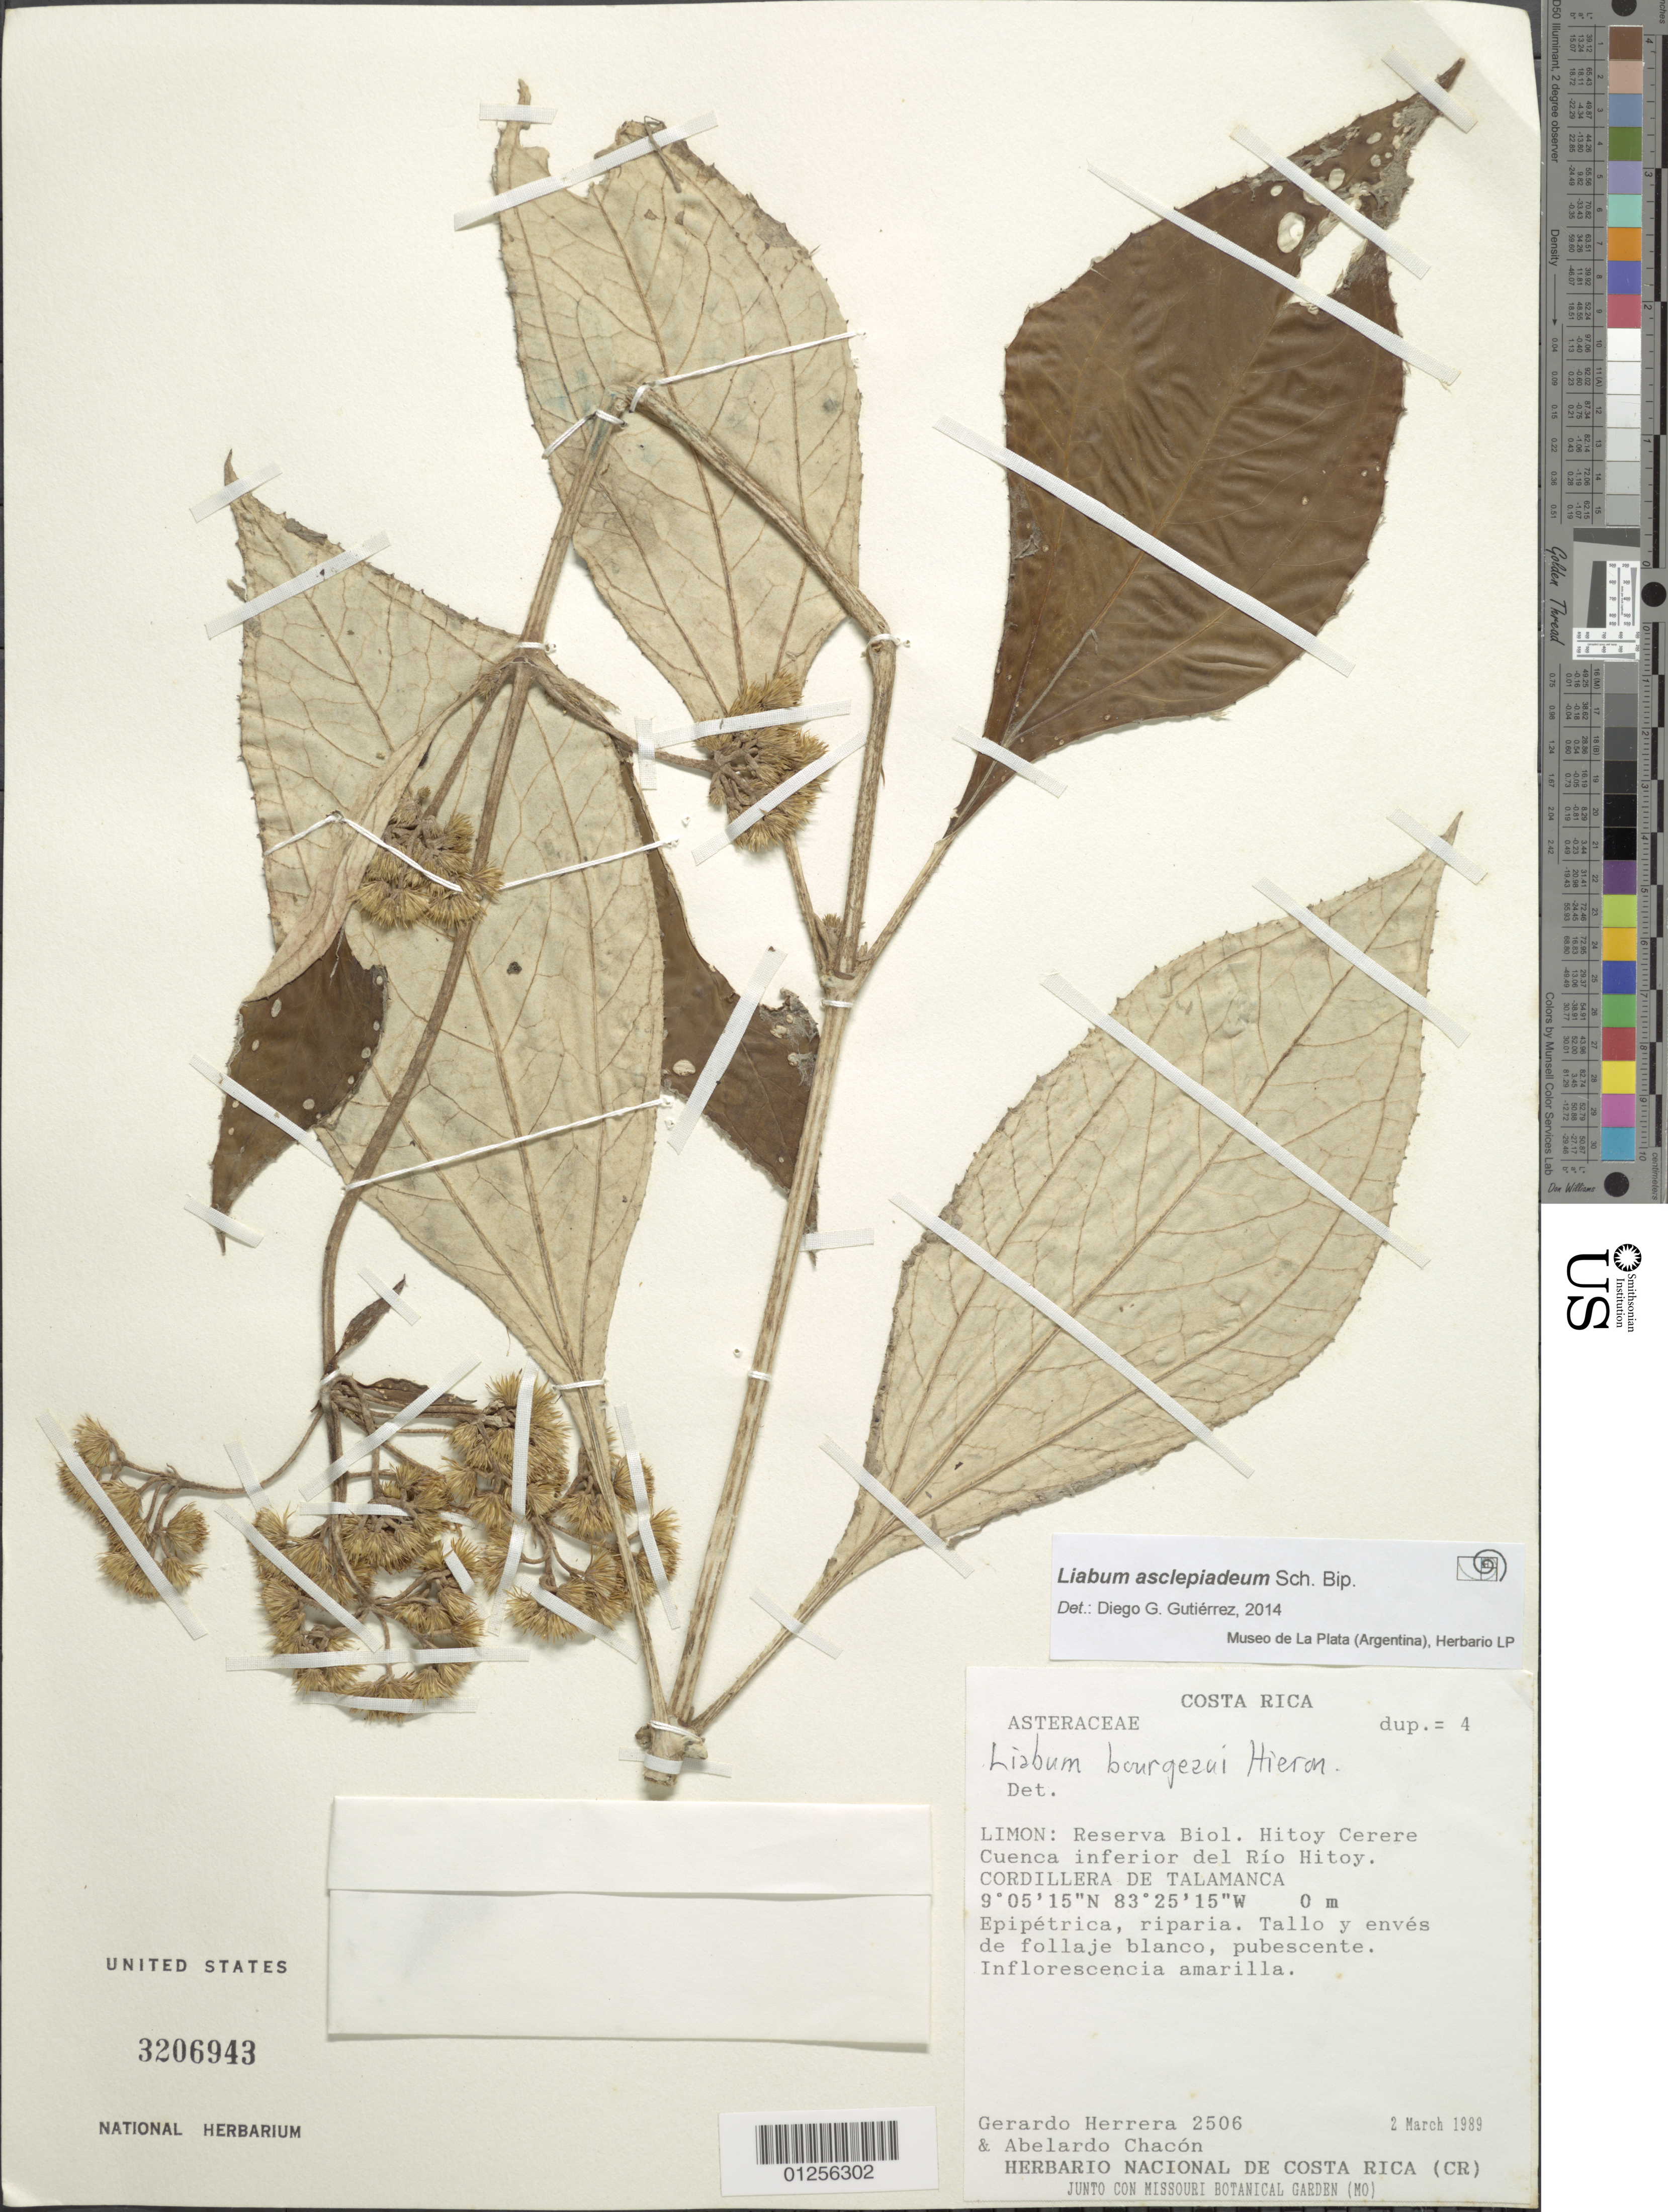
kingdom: Plantae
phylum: Tracheophyta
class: Magnoliopsida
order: Asterales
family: Asteraceae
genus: Liabum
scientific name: Liabum asclepiadeum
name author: Sch. Bip.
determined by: Gutierrez, D. G.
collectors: G. Herrera & A. Chacon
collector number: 2506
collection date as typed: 2 March 1989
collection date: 1989-03-02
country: Costa Rica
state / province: Limon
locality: Reserva Biol. Hitoy Cerere, Cuenca inferior del Rio Hitoy, Cordillera Talamanca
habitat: Riparia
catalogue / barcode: US 3206943